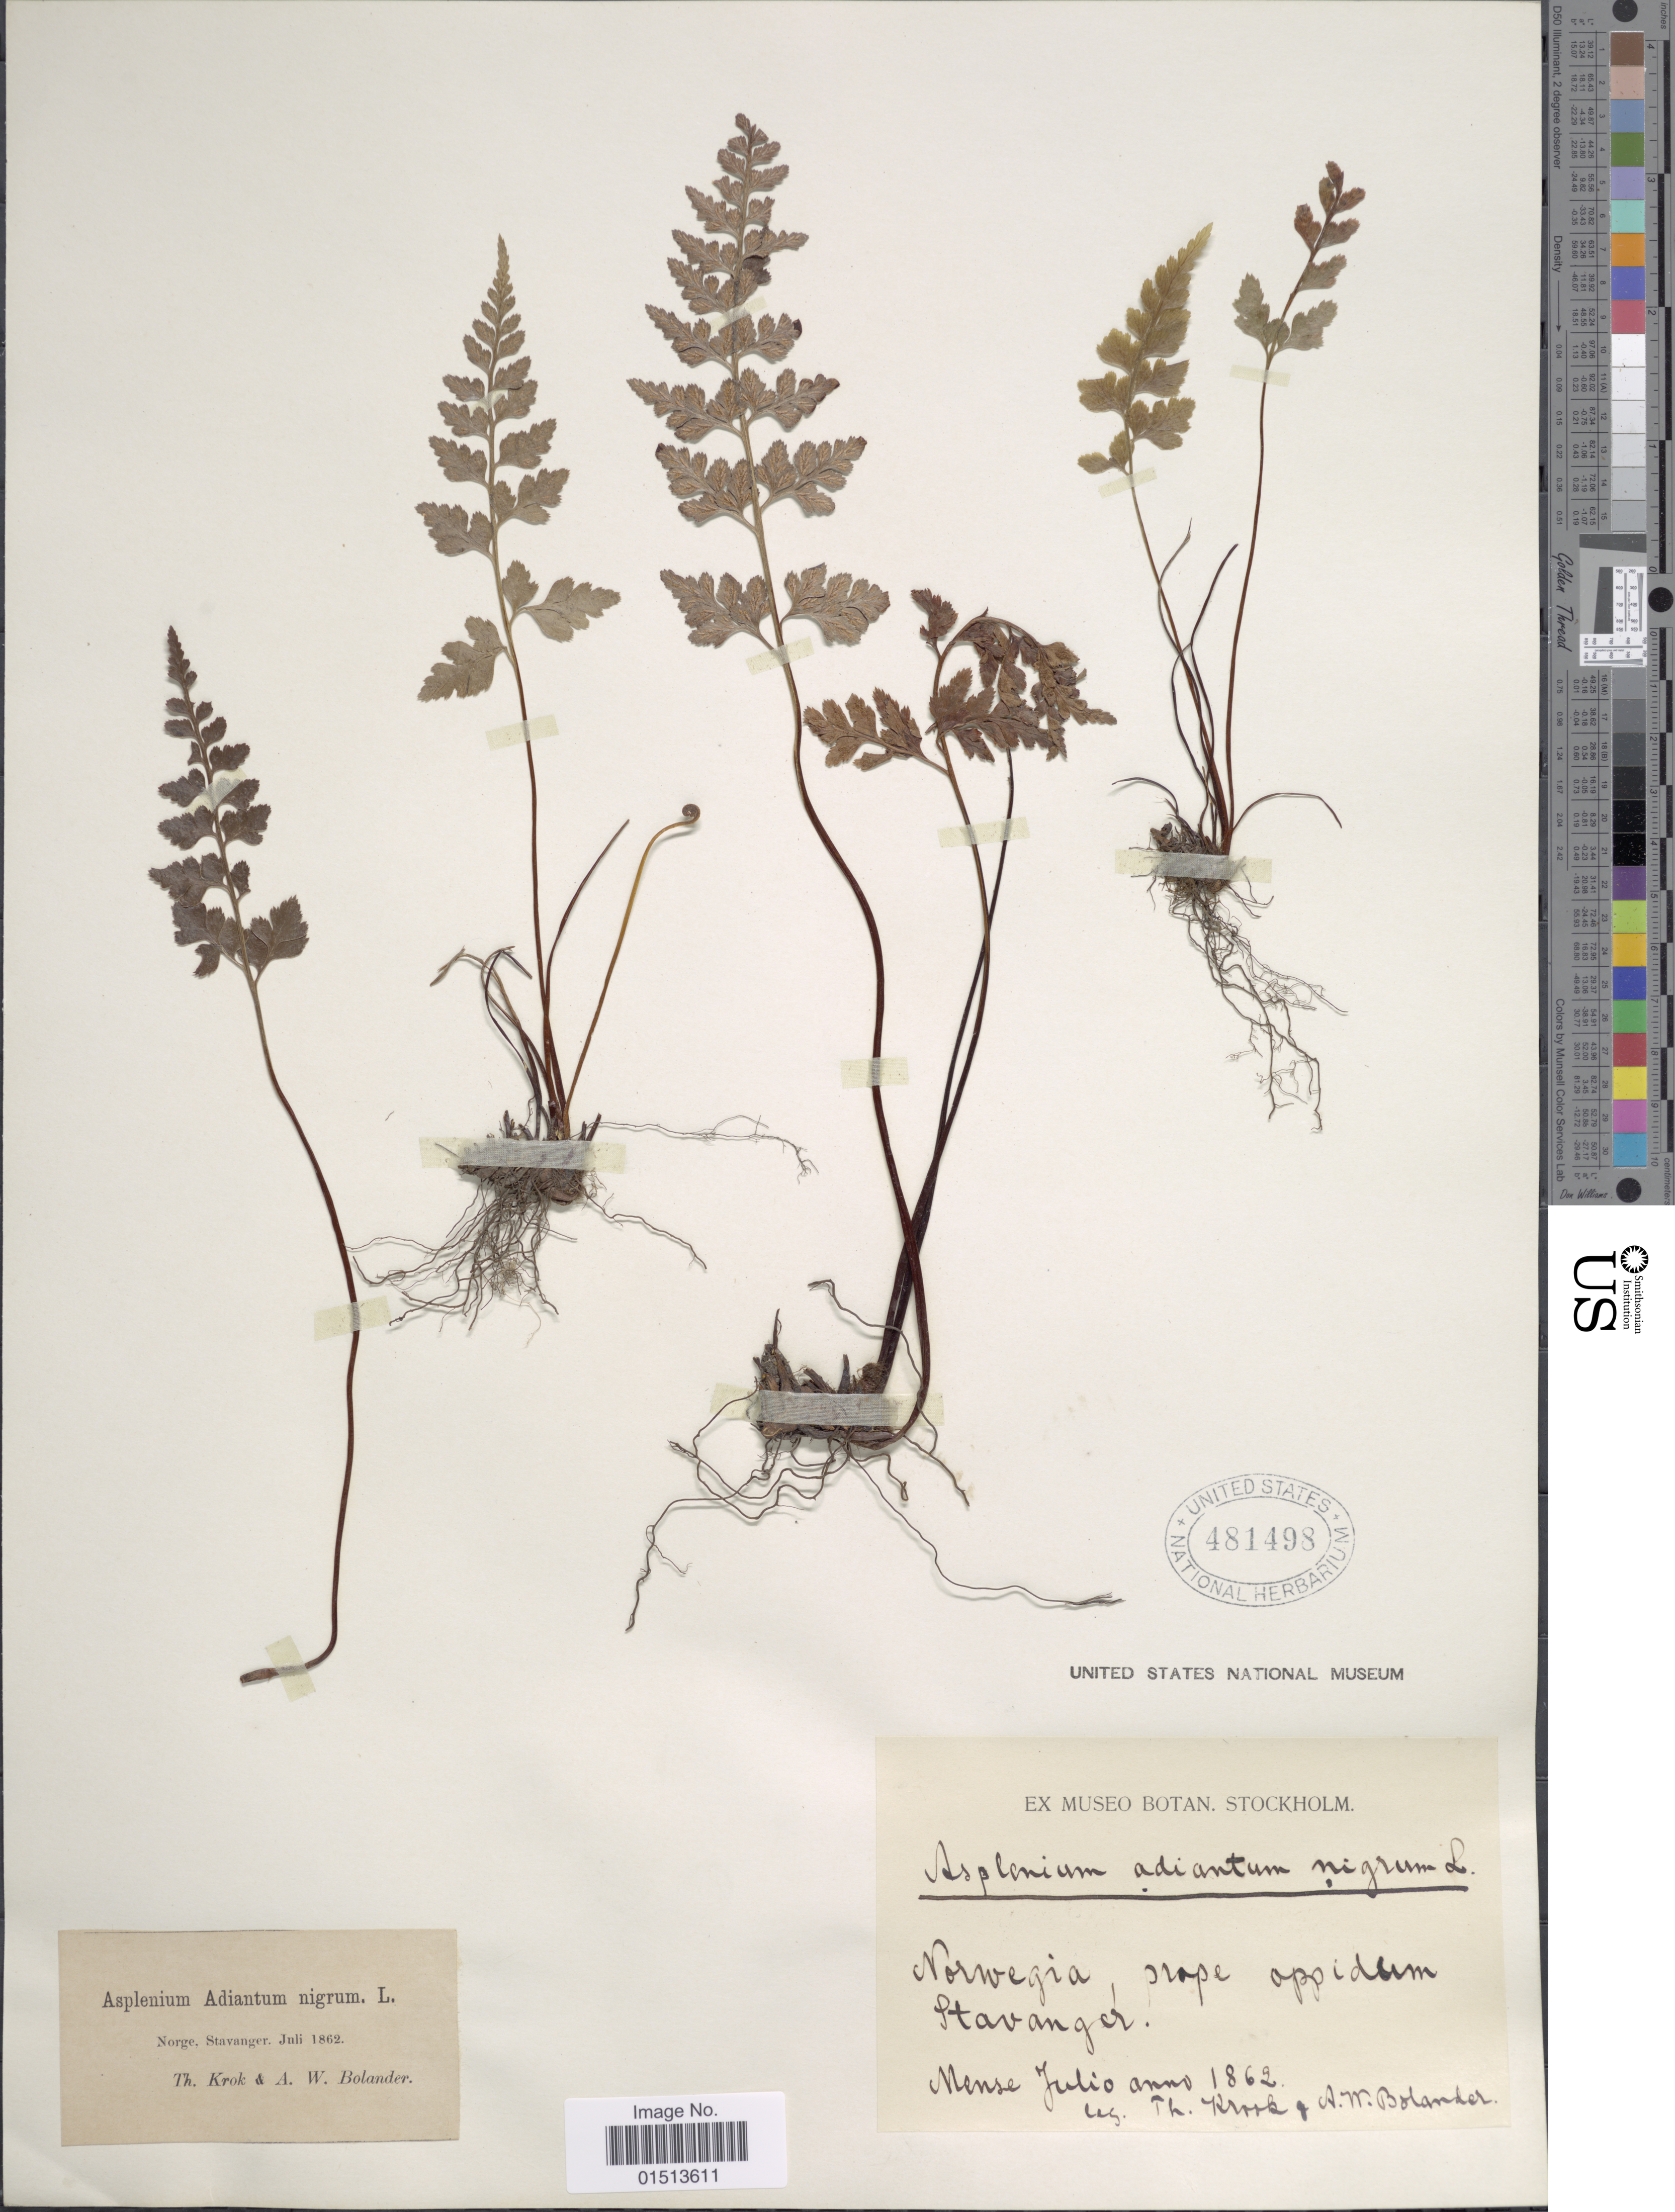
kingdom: Plantae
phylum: Tracheophyta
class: Polypodiopsida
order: Polypodiales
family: Aspleniaceae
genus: Asplenium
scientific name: Asplenium adiantum-nigrum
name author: L.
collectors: T. Krok & A. Bolander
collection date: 1862-07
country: Norway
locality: Prope oppidum Stavanger.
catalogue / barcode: US 481498